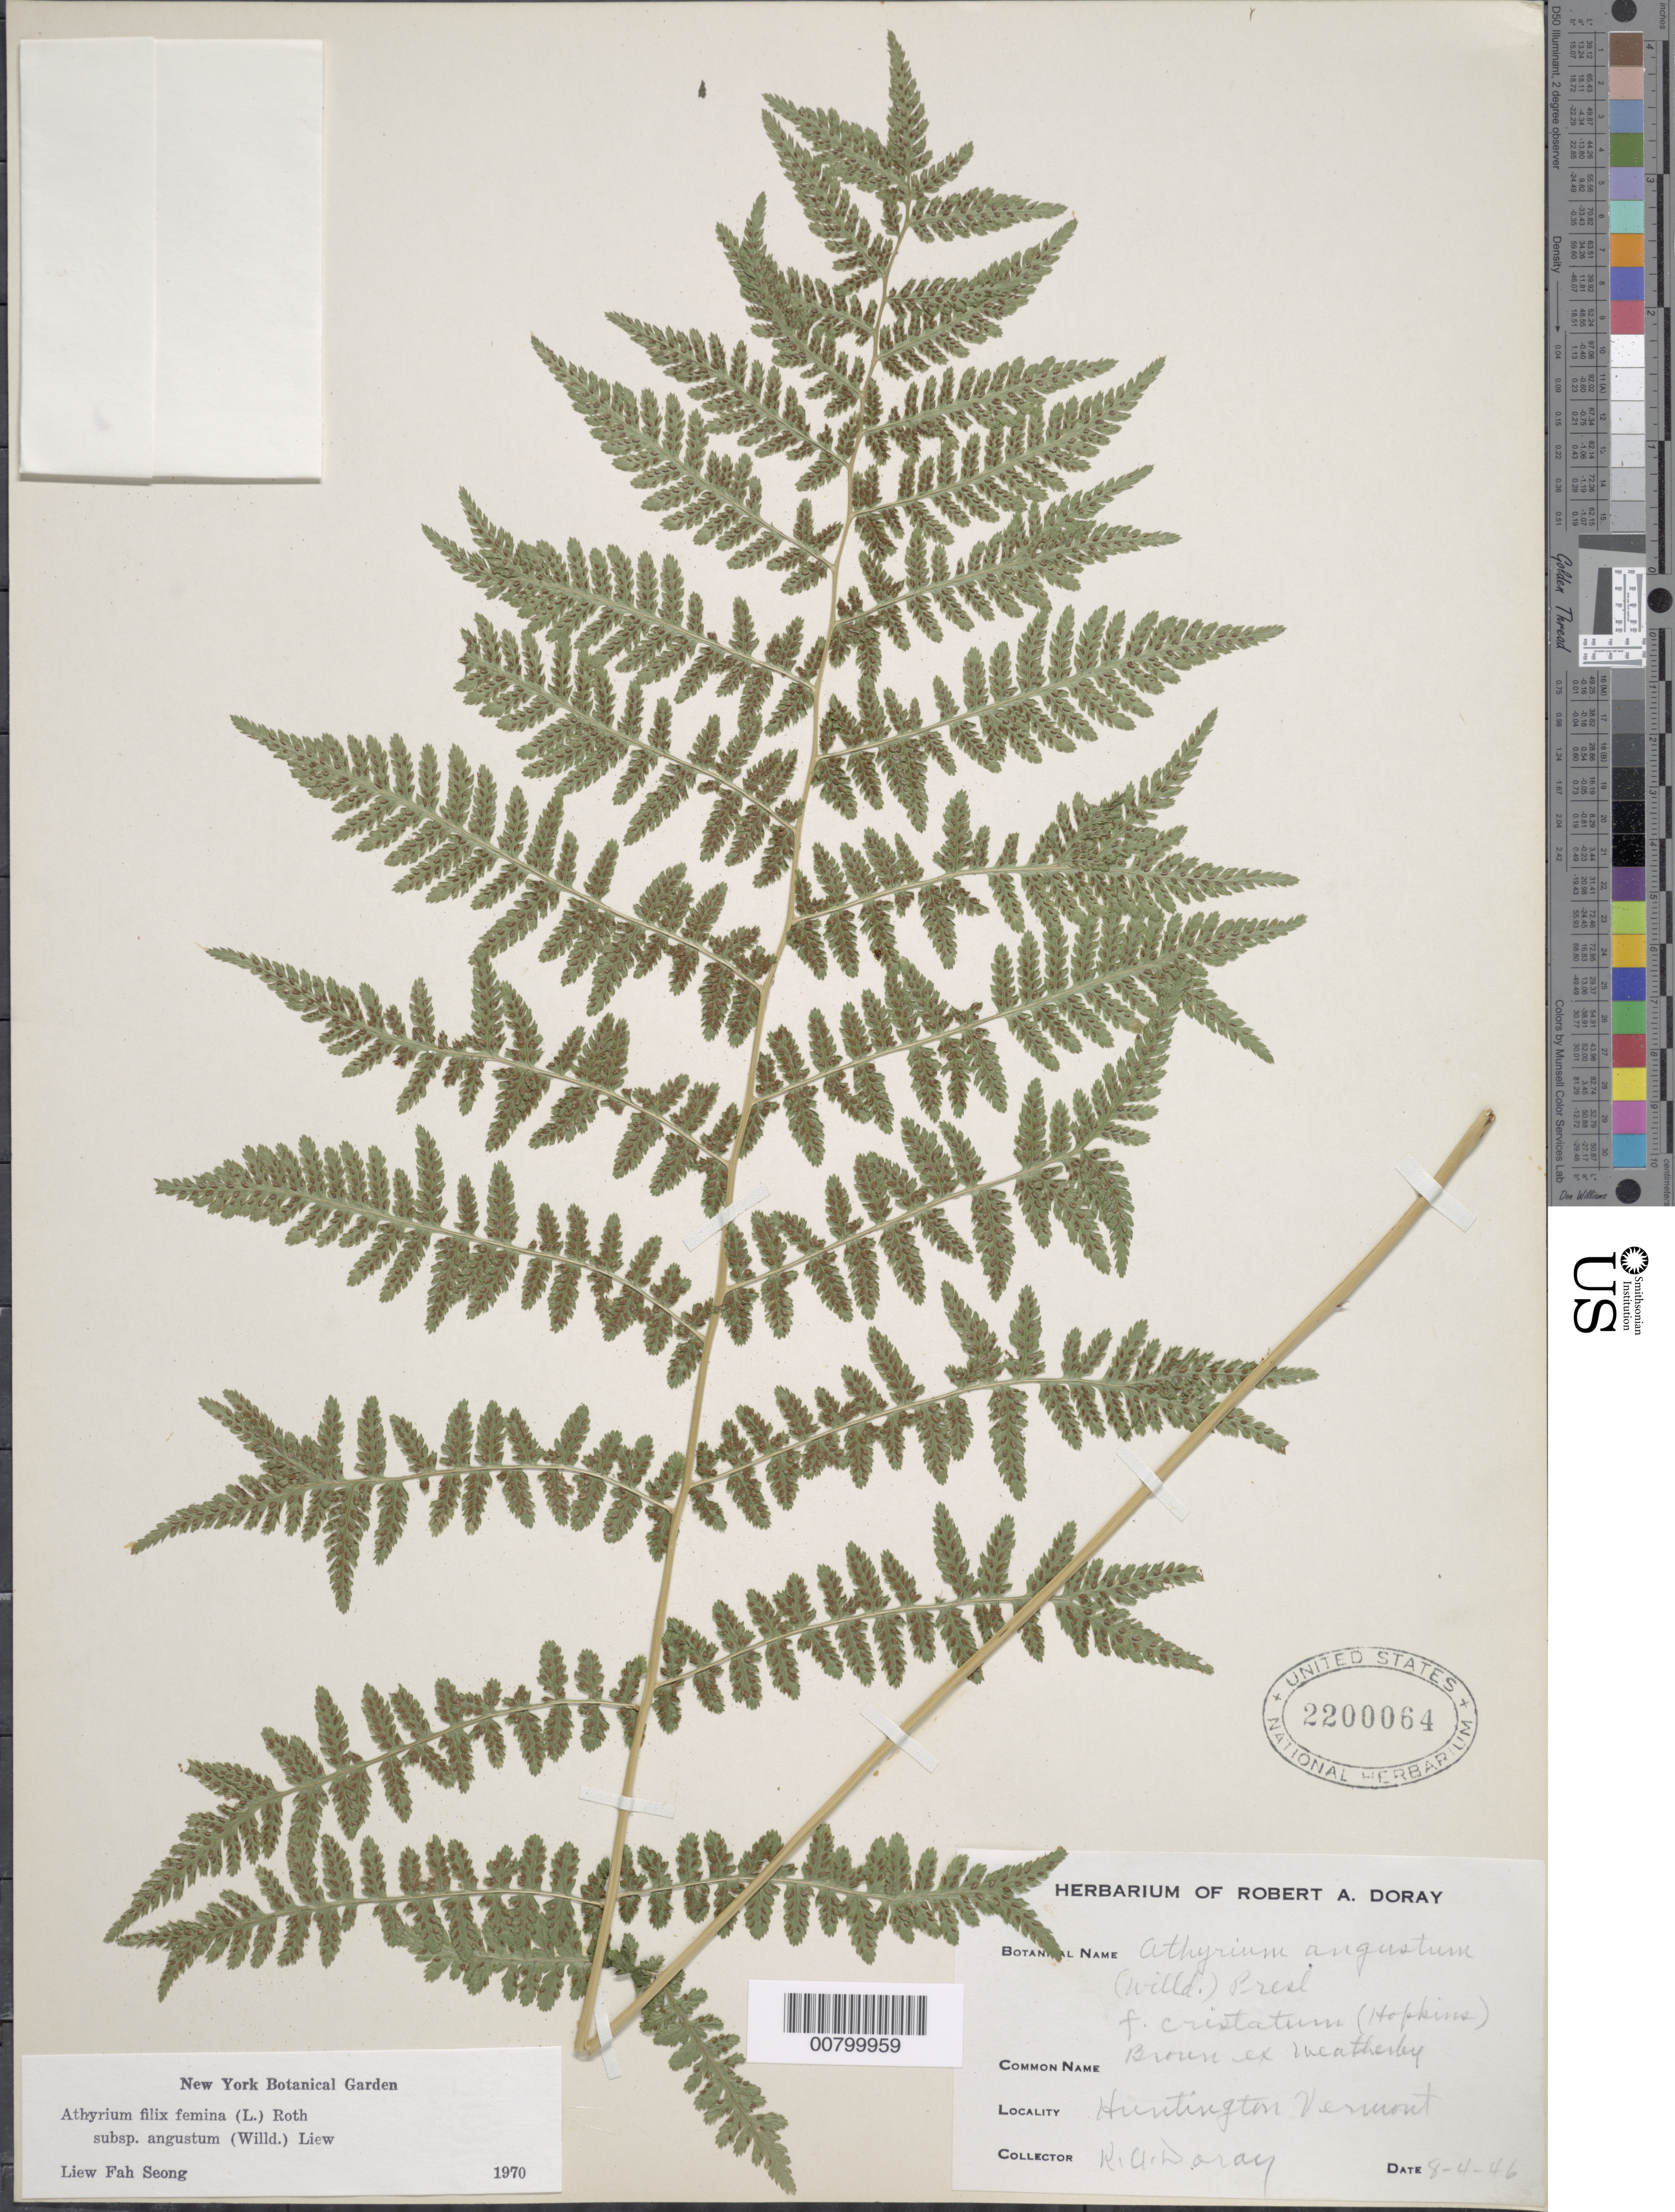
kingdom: Plantae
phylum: Tracheophyta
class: Polypodiopsida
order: Polypodiales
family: Athyriaceae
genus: Athyrium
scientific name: Athyrium filix-femina subsp. angustatum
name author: (Willd.) R.T. Clausen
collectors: R. Doray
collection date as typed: Transcribed d/m/y: 4/8/46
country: United States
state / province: Vermont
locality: Huntington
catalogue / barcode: US 2200064